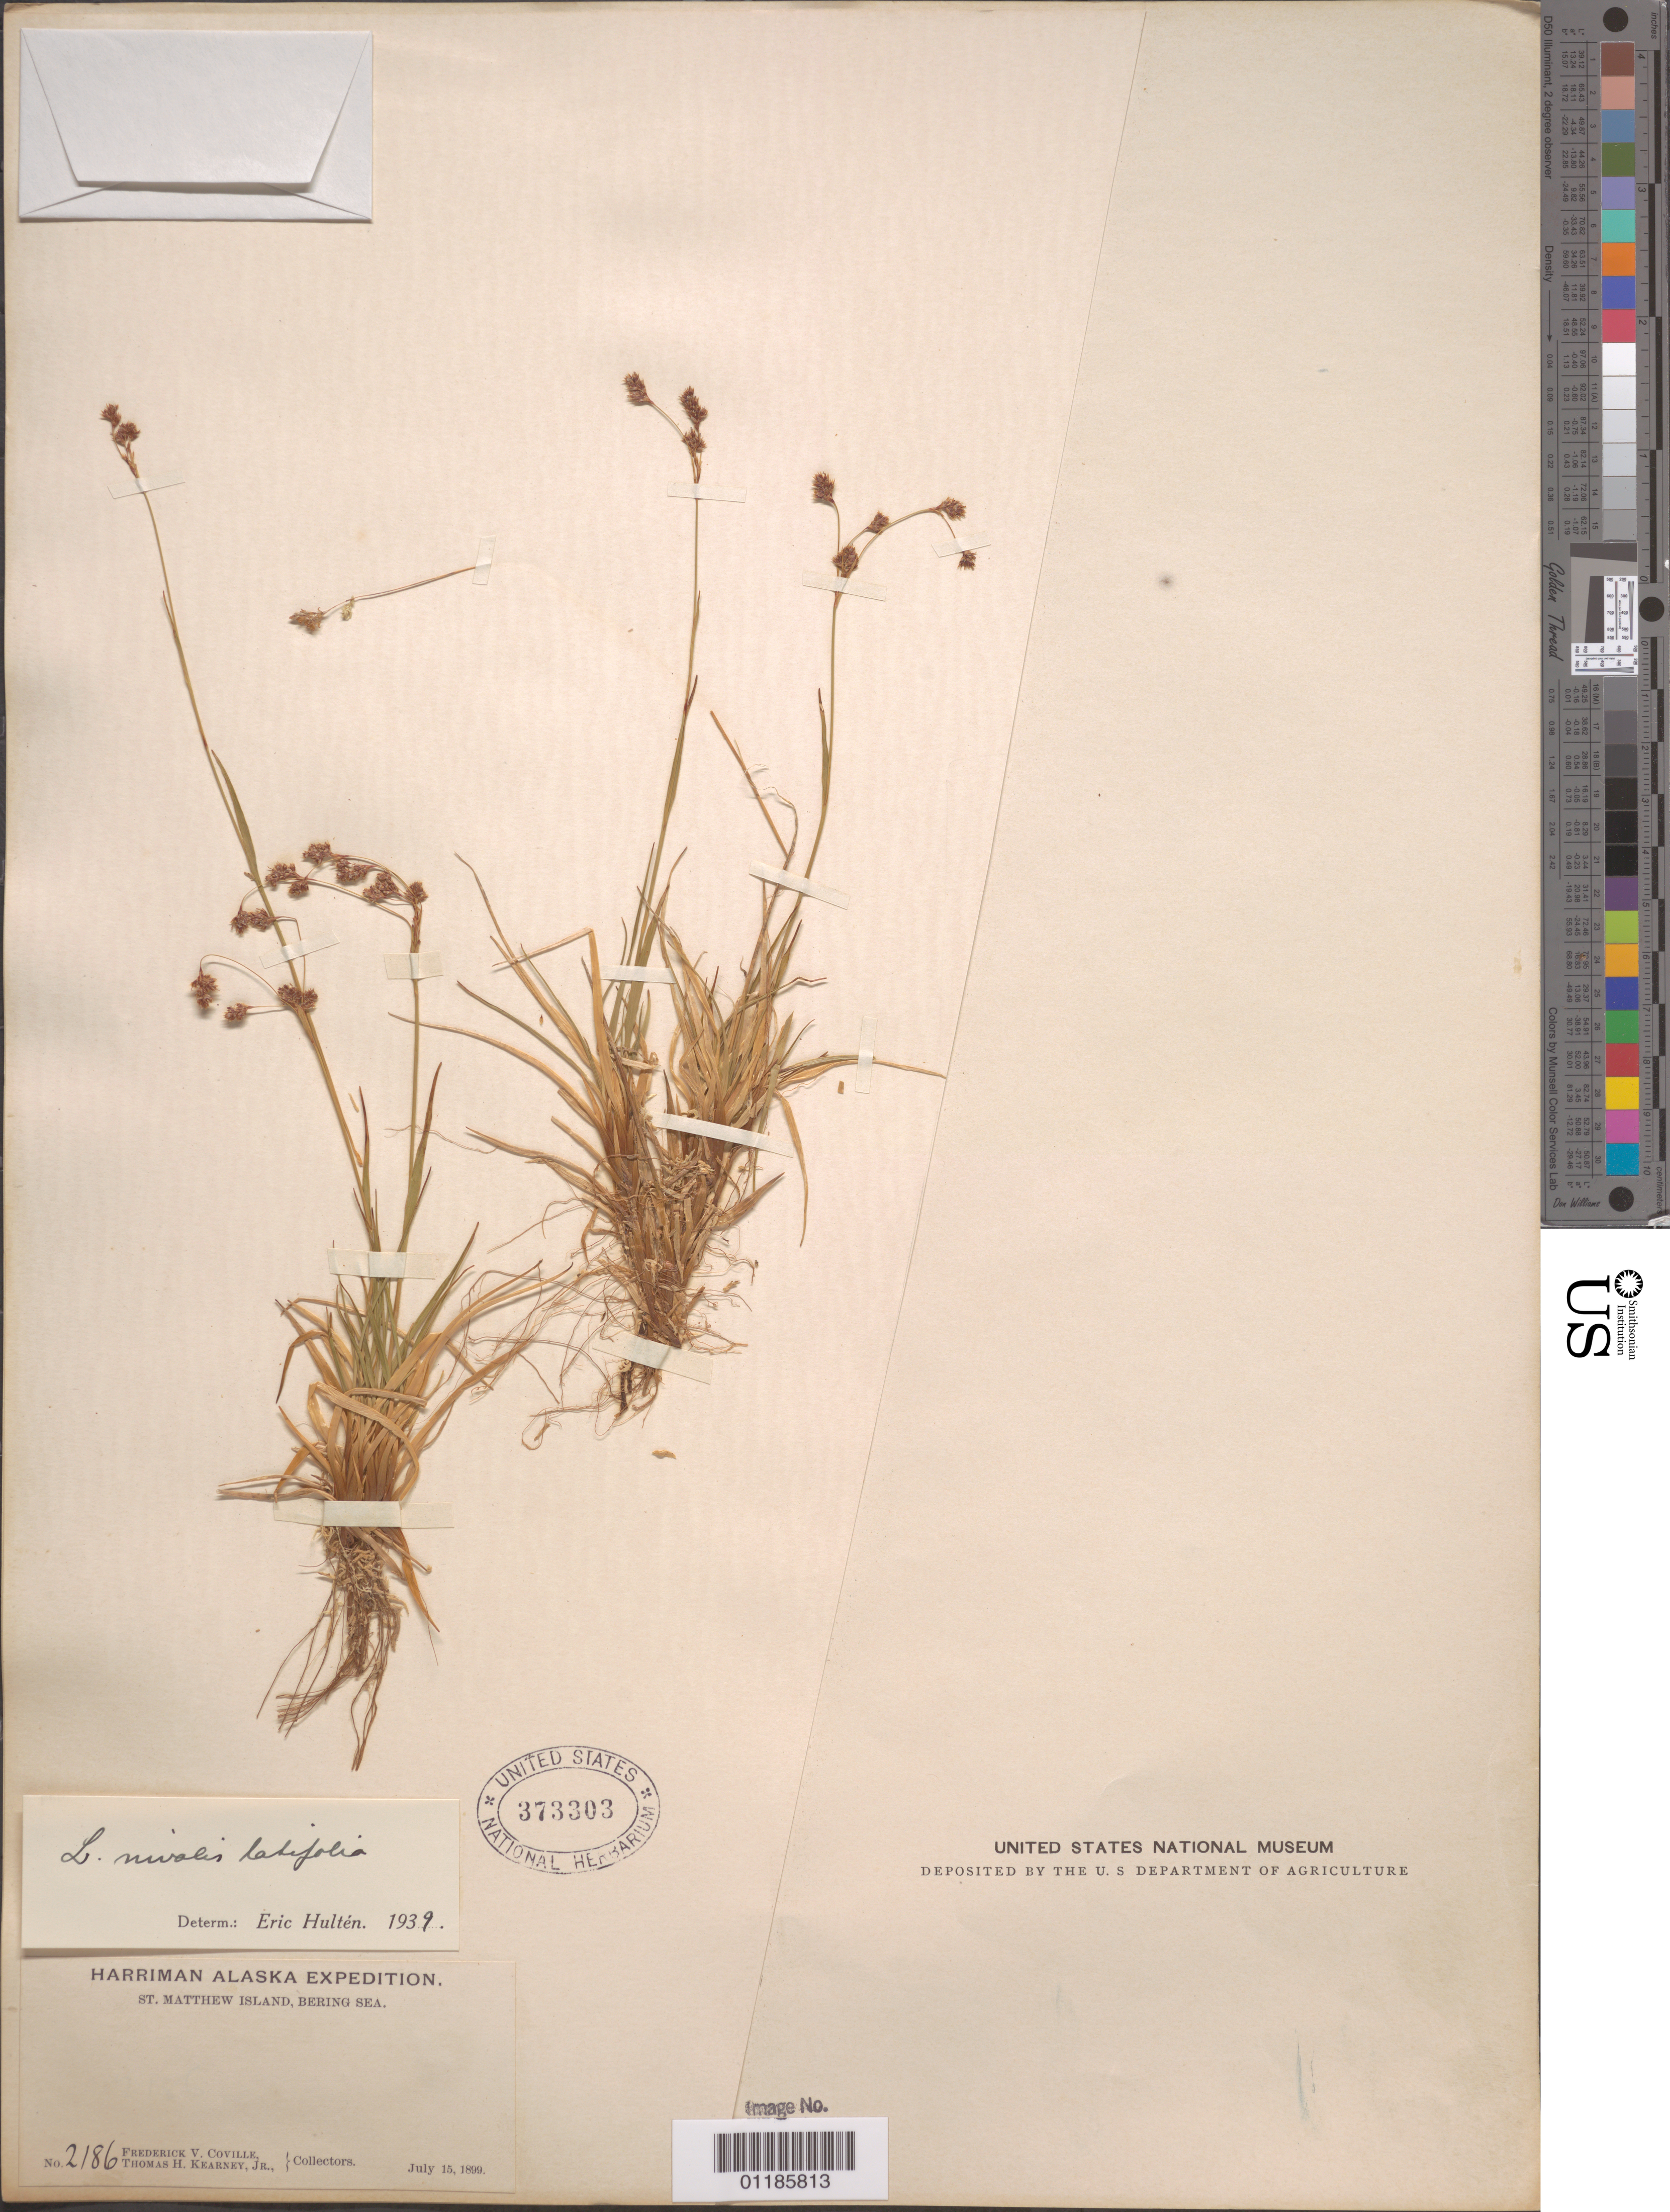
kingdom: Plantae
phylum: Tracheophyta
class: Liliopsida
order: Poales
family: Juncaceae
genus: Luzula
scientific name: Luzula nivalis var. latifolia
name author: Sam. ex Hultén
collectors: F. V. Coville & T. H. Kearney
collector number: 2186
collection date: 1899-07-15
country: United States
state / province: Alaska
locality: St. Matthew Island, Bering Sea.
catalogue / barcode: US 373303